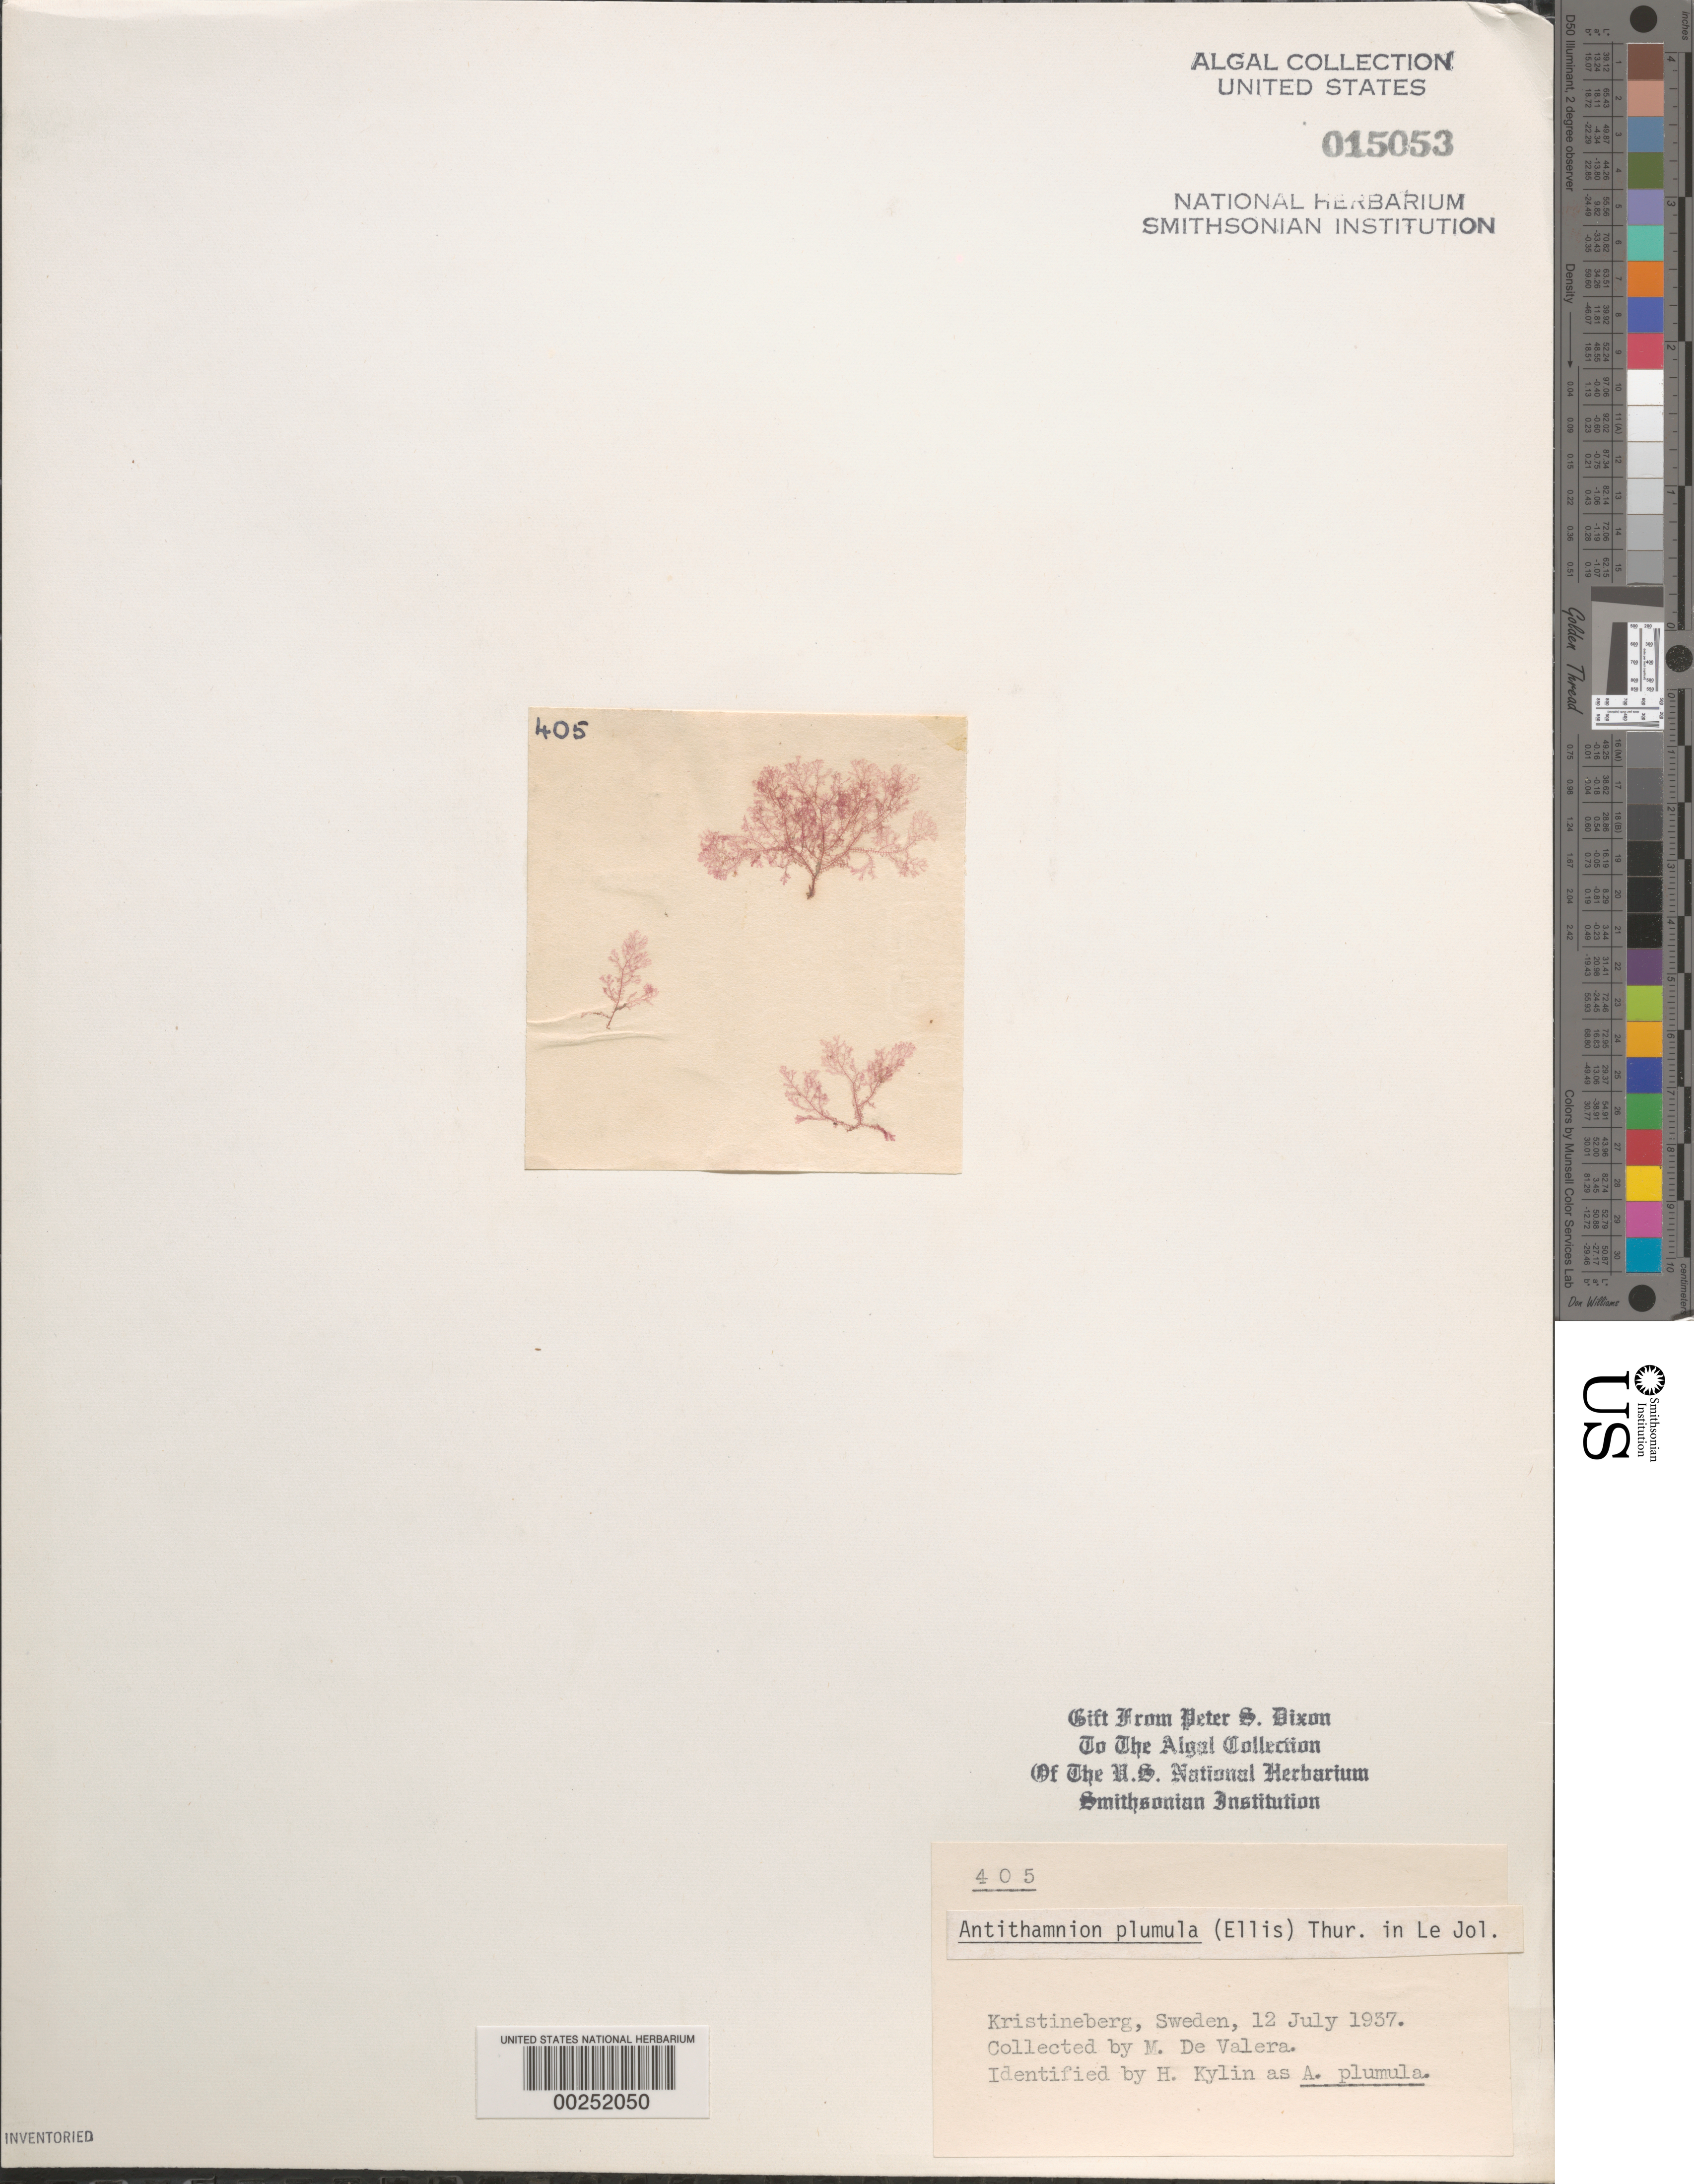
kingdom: Plantae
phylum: Rhodophyta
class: Florideophyceae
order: Ceramiales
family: Ceramiaceae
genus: Pterothamnion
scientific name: Pterothamnion plumula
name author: (J. Ellis) Näg.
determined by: Algae name updating Project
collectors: M. De Valera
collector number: PSD 405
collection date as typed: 12 Jul 1937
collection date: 1937-07-12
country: Sweden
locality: Kristineberg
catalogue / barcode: US 15053